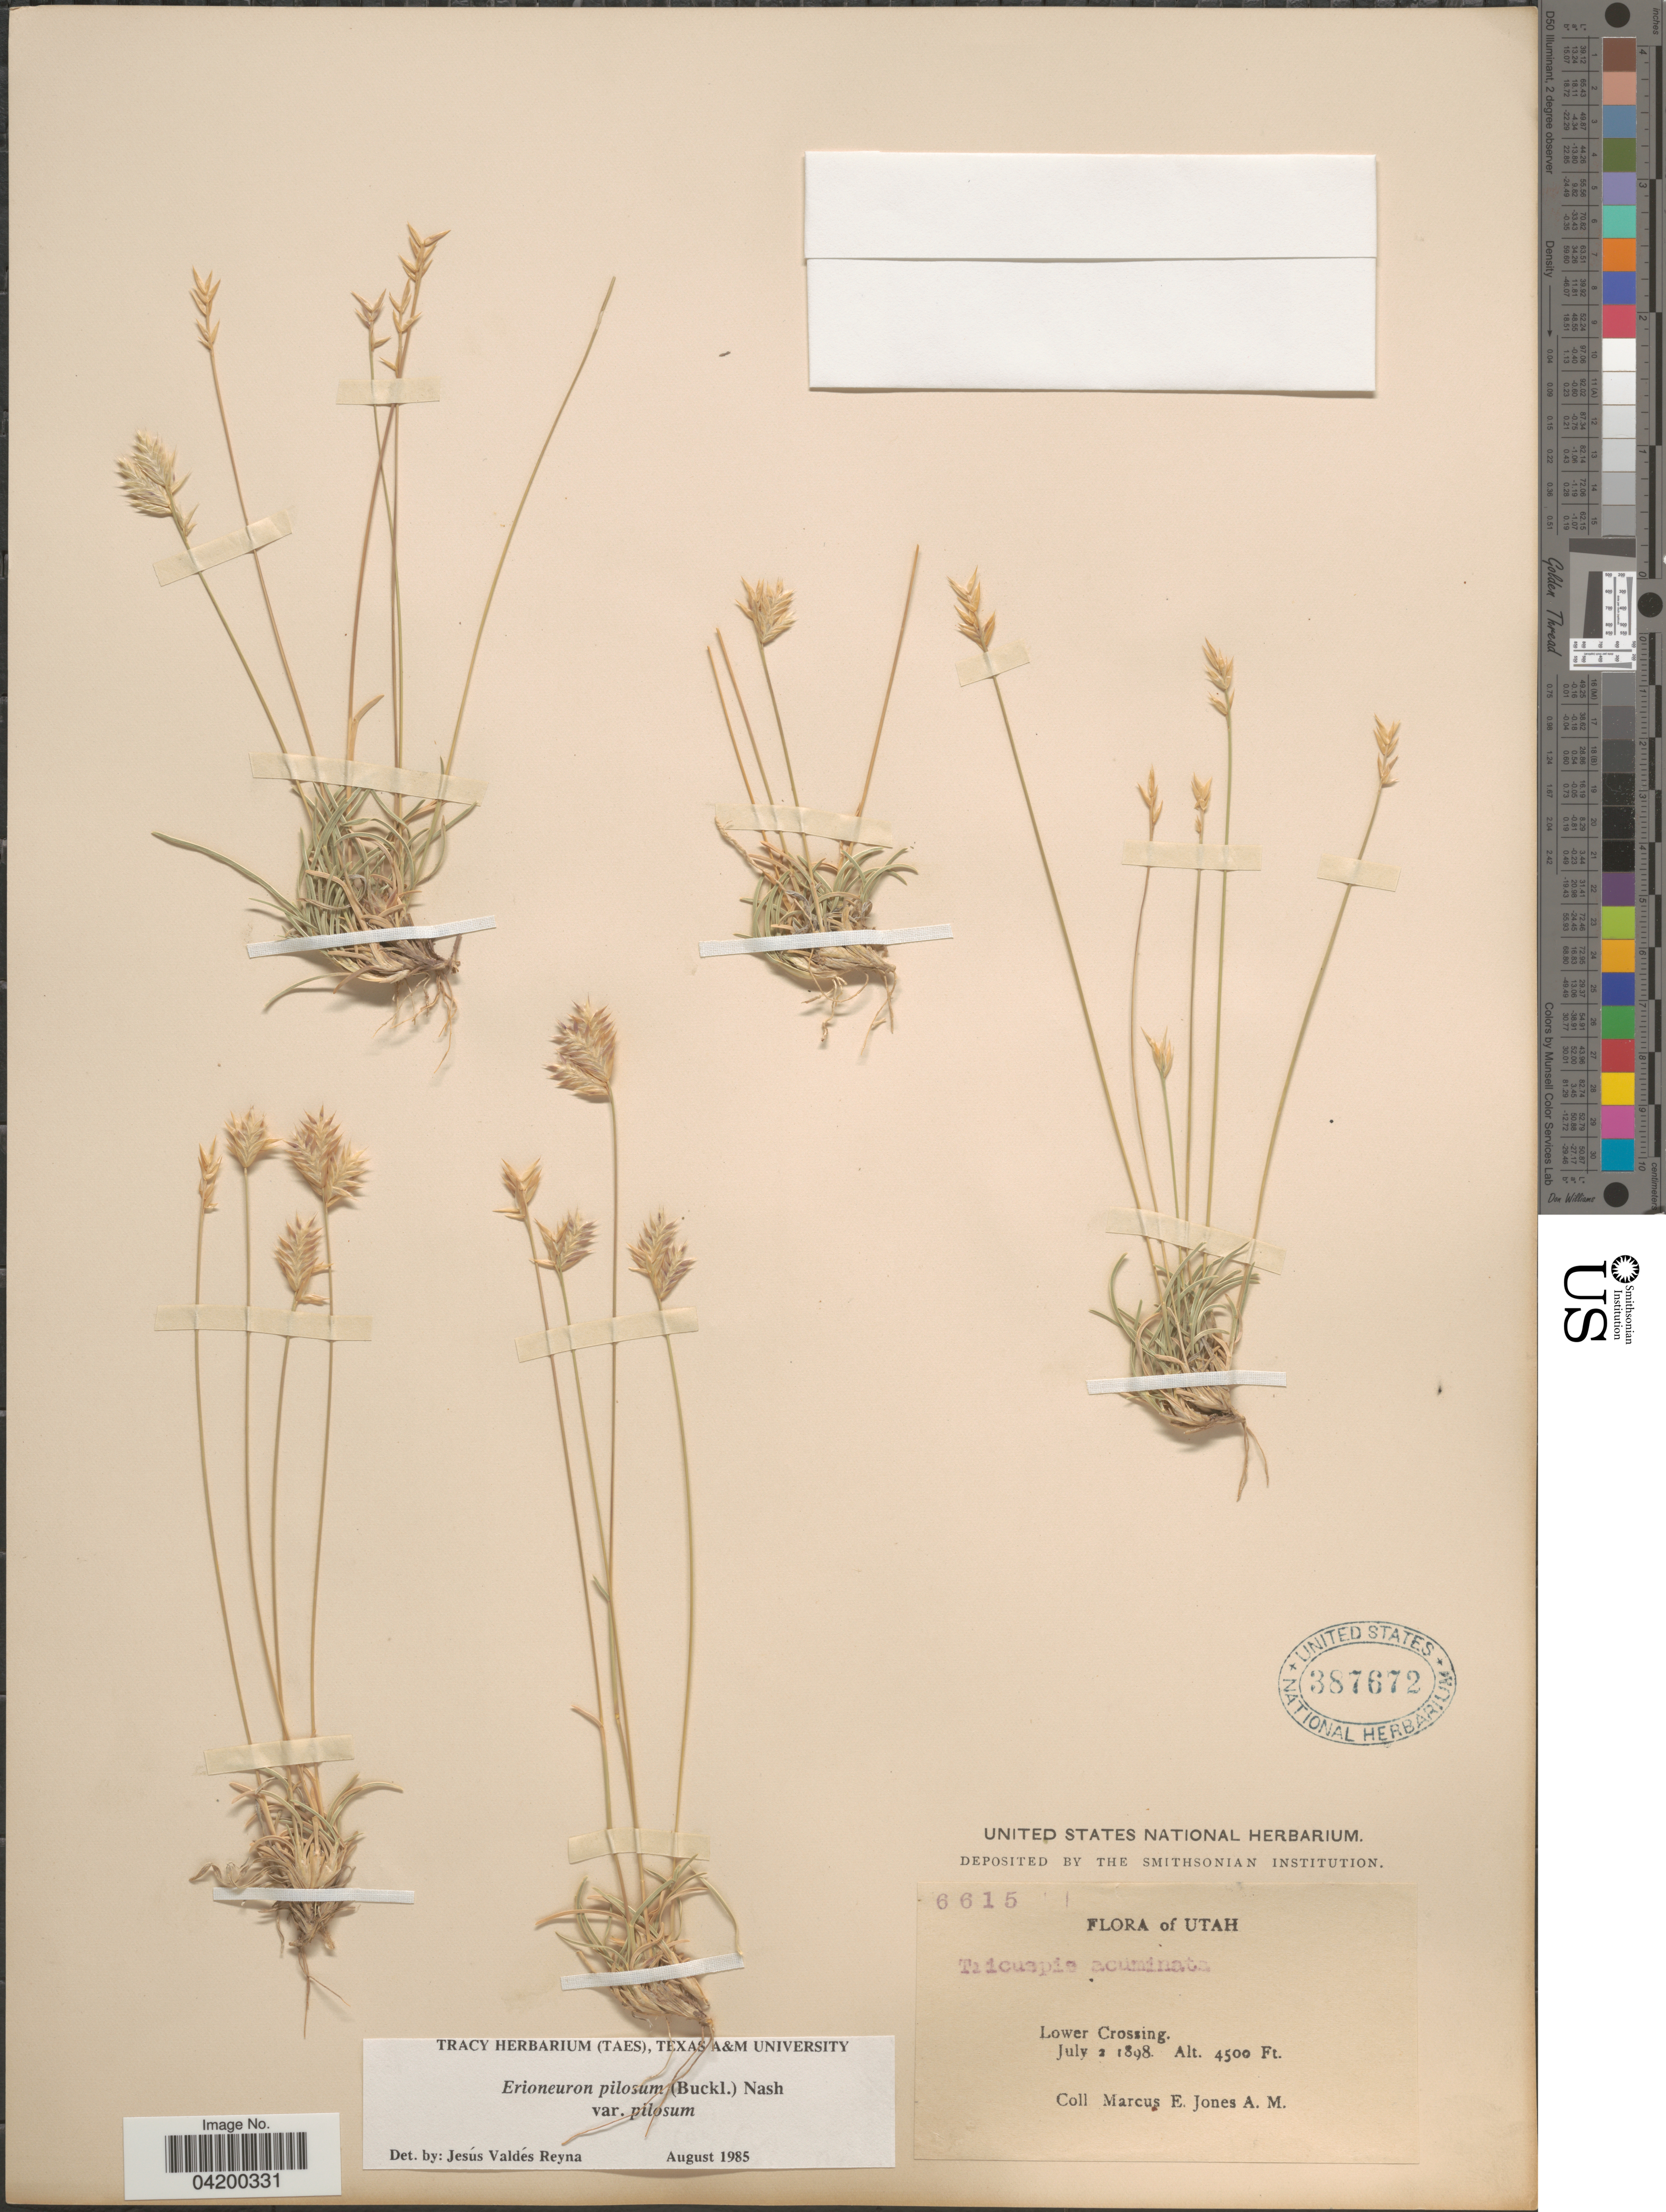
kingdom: Plantae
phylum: Tracheophyta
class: Liliopsida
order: Poales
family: Poaceae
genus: Erioneuron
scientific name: Erioneuron pilosum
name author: (Buckley) Nash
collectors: M. E. Jones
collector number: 6615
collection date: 1898-07-02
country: United States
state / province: Utah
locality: Lower Crossing.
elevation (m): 1372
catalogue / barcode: US 387672